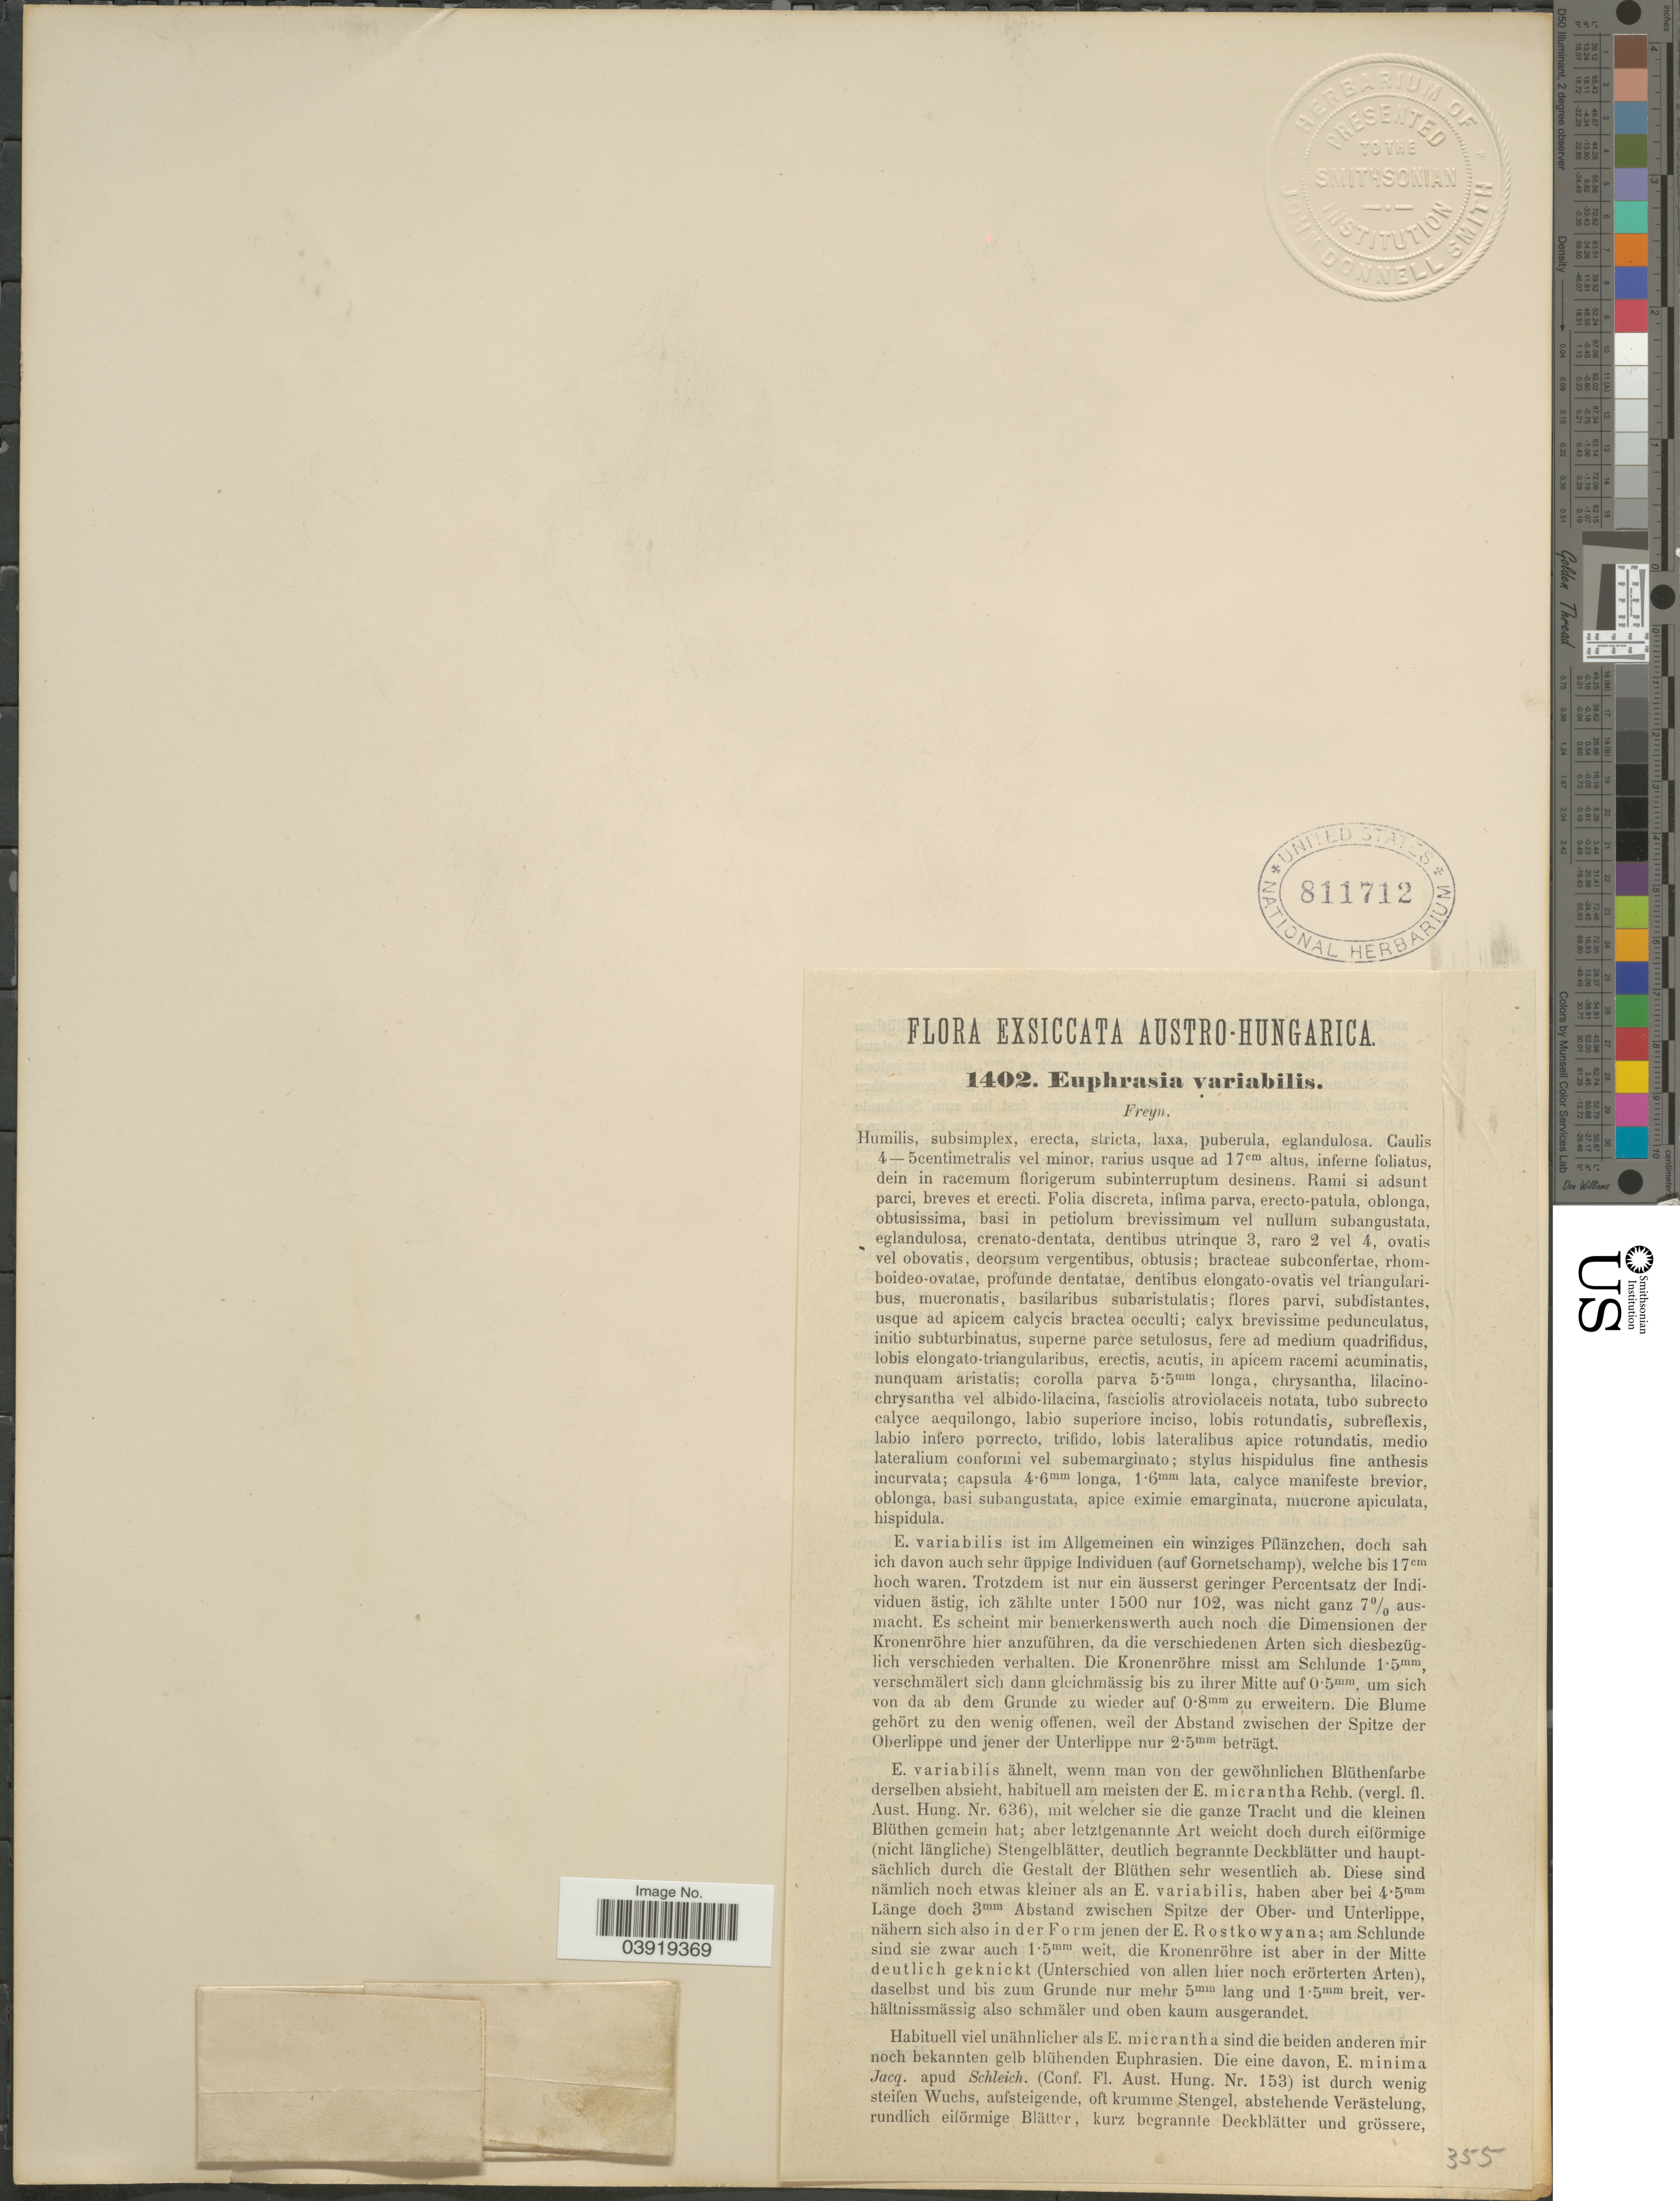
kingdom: Plantae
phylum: Tracheophyta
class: Magnoliopsida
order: Lamiales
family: Orobanchaceae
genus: Euphrasia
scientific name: Euphrasia variabilis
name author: Freyn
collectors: J. Freyn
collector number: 1402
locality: Austro-Hungarica.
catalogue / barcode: US 811712